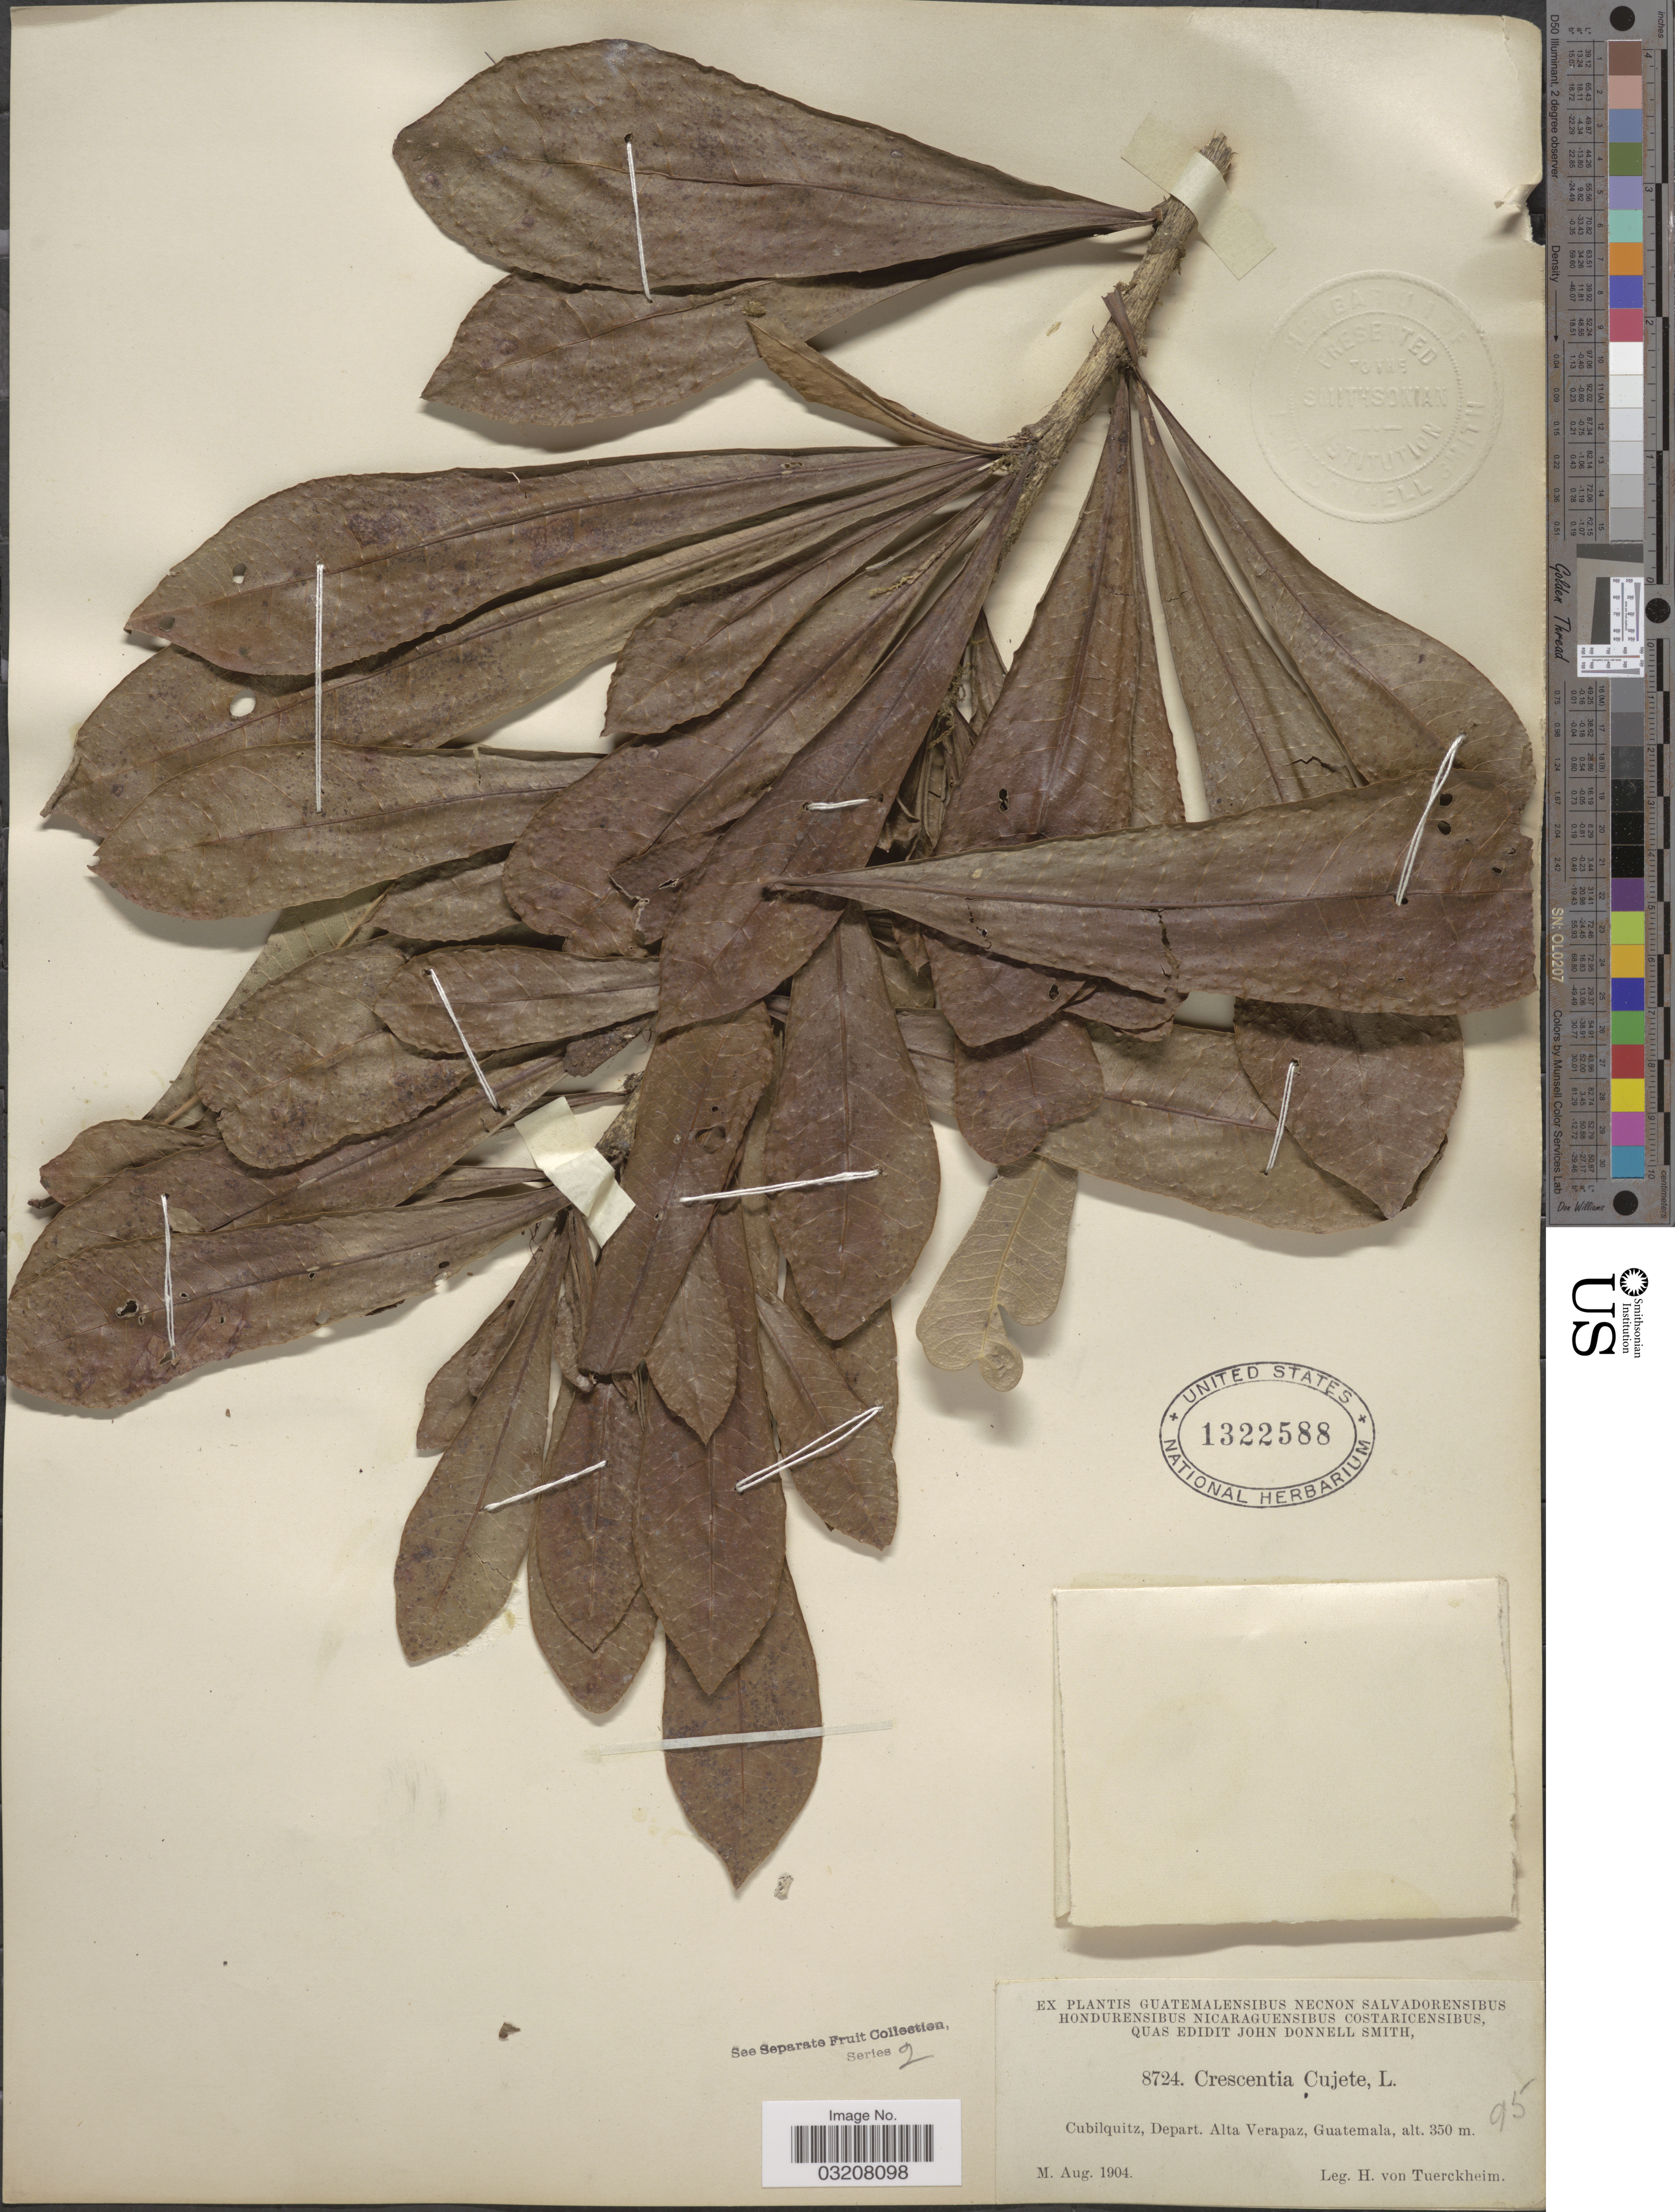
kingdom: Plantae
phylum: Tracheophyta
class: Magnoliopsida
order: Lamiales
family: Bignoniaceae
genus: Crescentia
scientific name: Crescentia cujete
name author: L.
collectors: H. von Türckheim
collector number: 8724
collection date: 1904-08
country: Guatemala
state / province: Alta Verapaz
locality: Cubilquitz, Depart. Alta Verapaz.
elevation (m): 350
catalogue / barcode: US 1322588